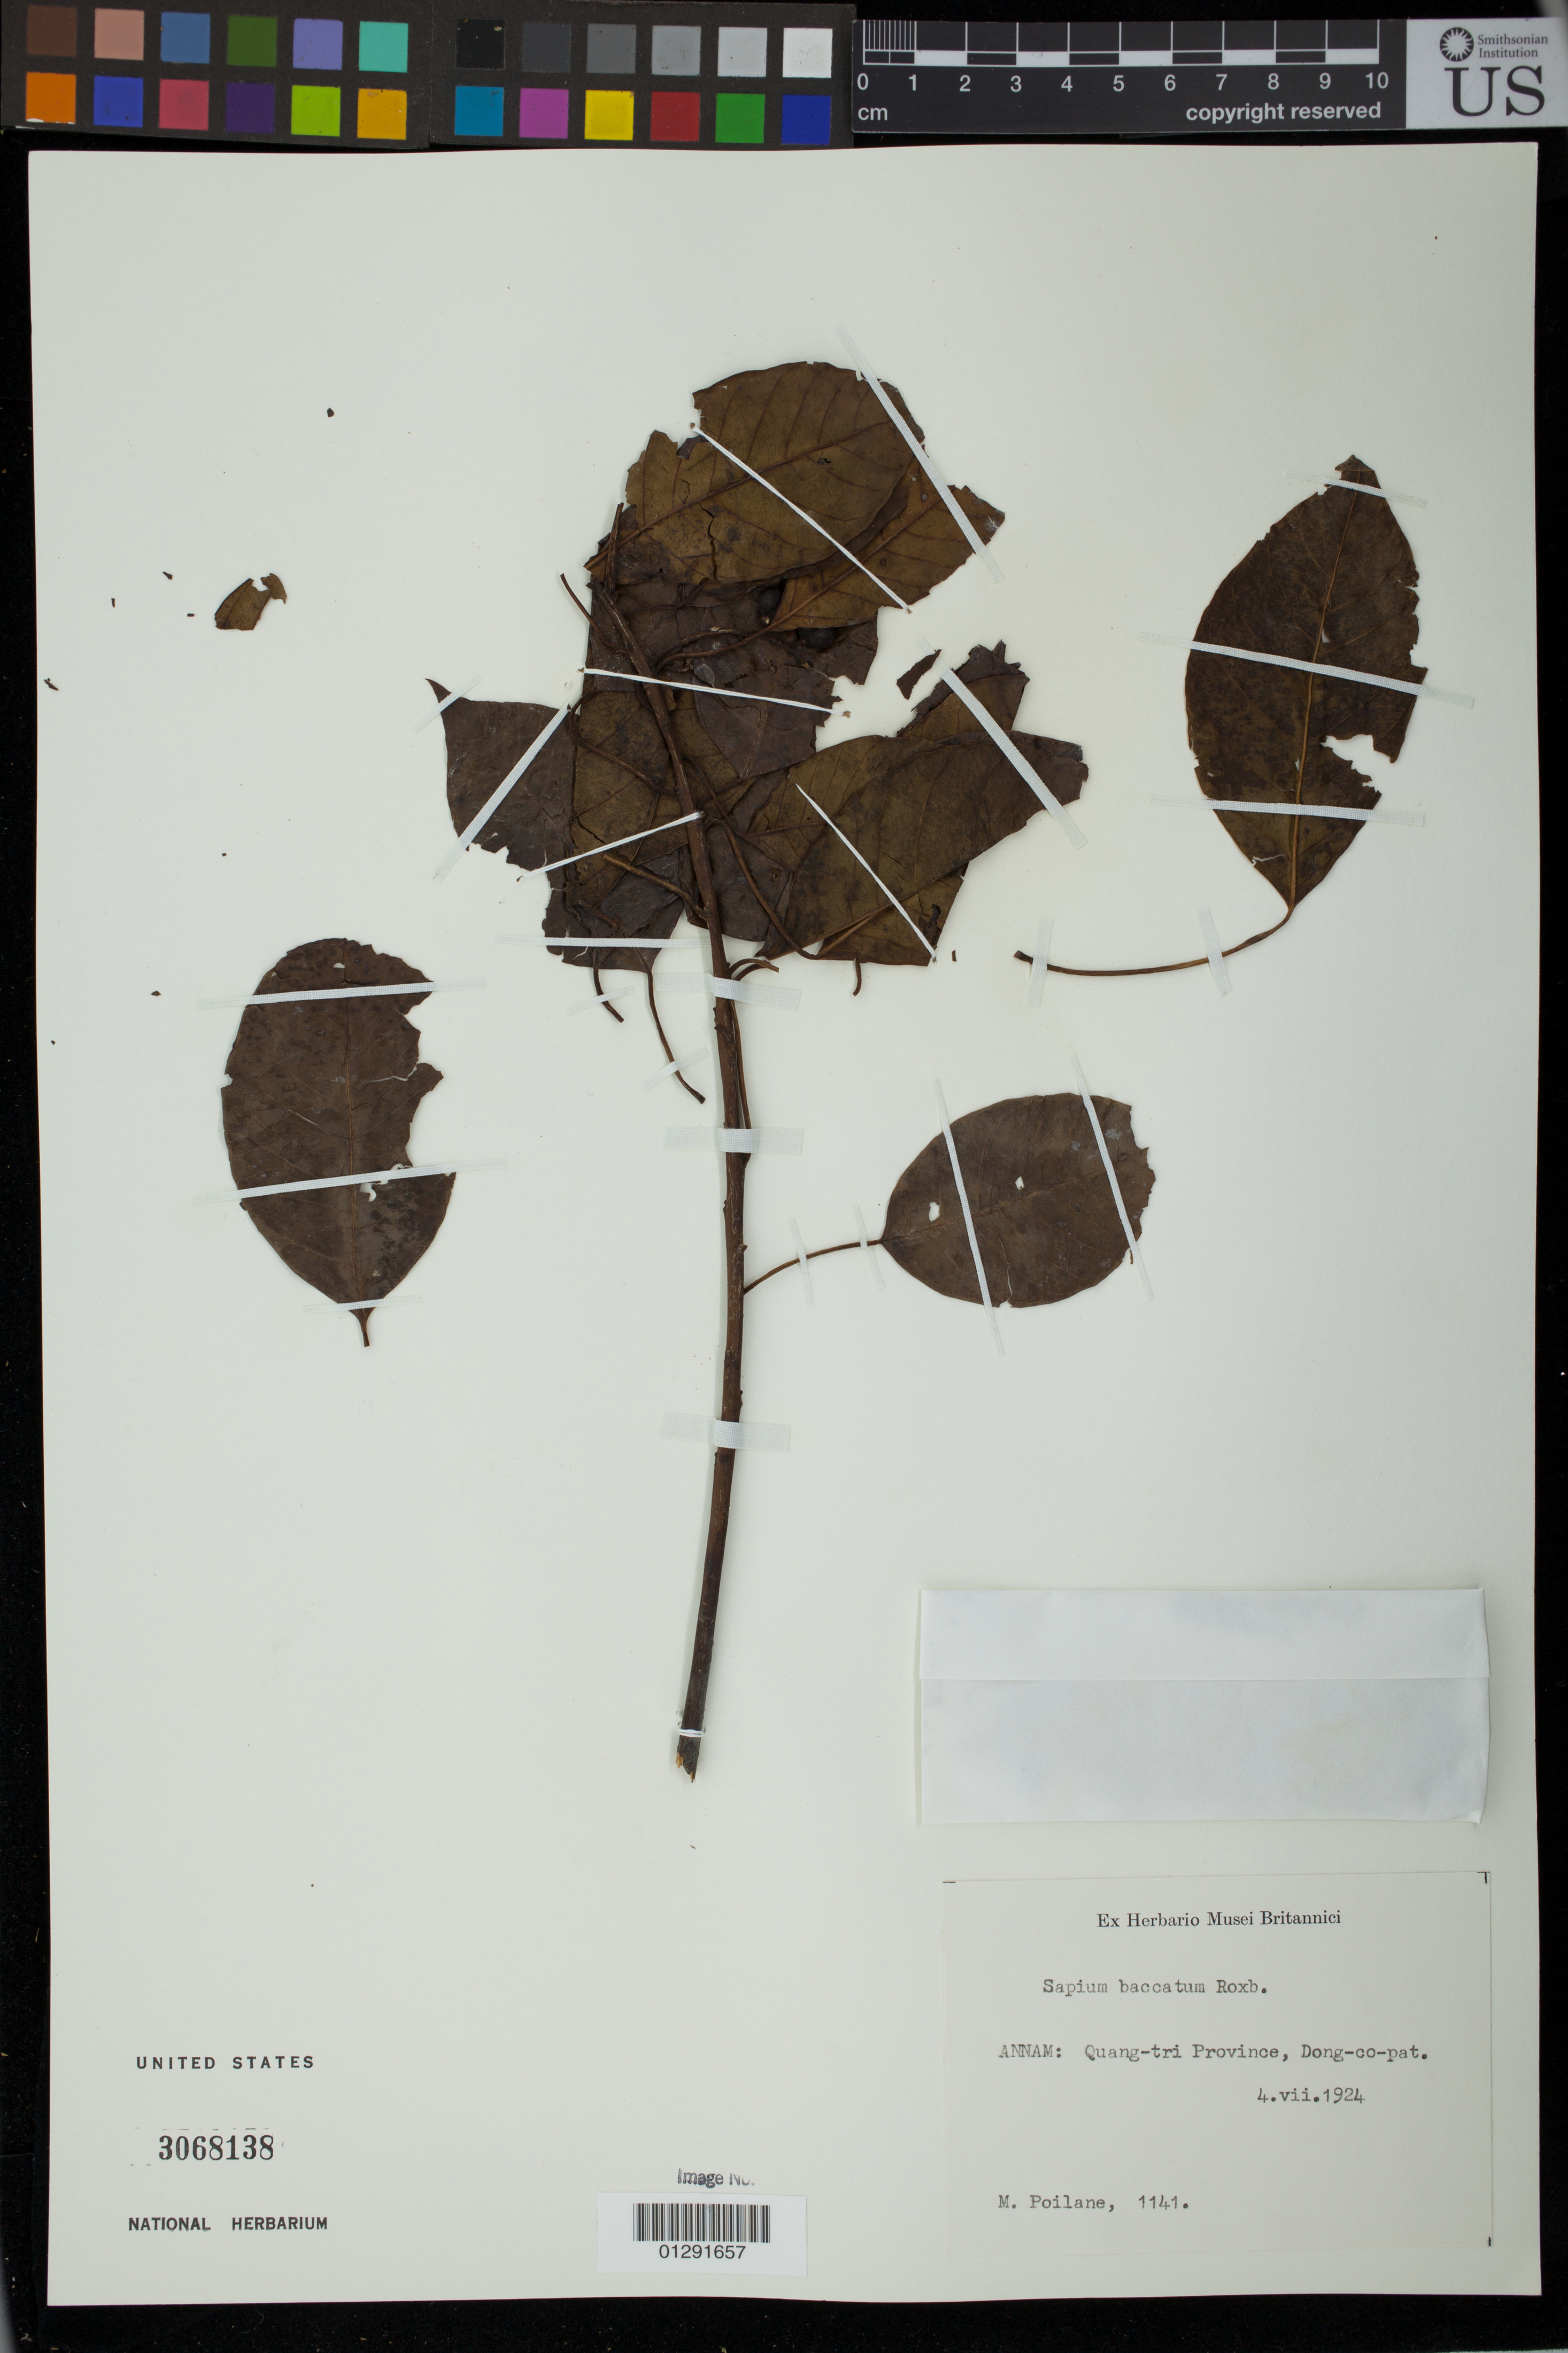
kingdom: Plantae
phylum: Tracheophyta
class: Magnoliopsida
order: Malpighiales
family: Euphorbiaceae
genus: Sapium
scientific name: Sapium baccatum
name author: Roxb.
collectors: M. Poilane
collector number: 1141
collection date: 1924-07-04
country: Vietnam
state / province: Quang Tri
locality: Annam: Dong-co-pat.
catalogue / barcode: US 3068138